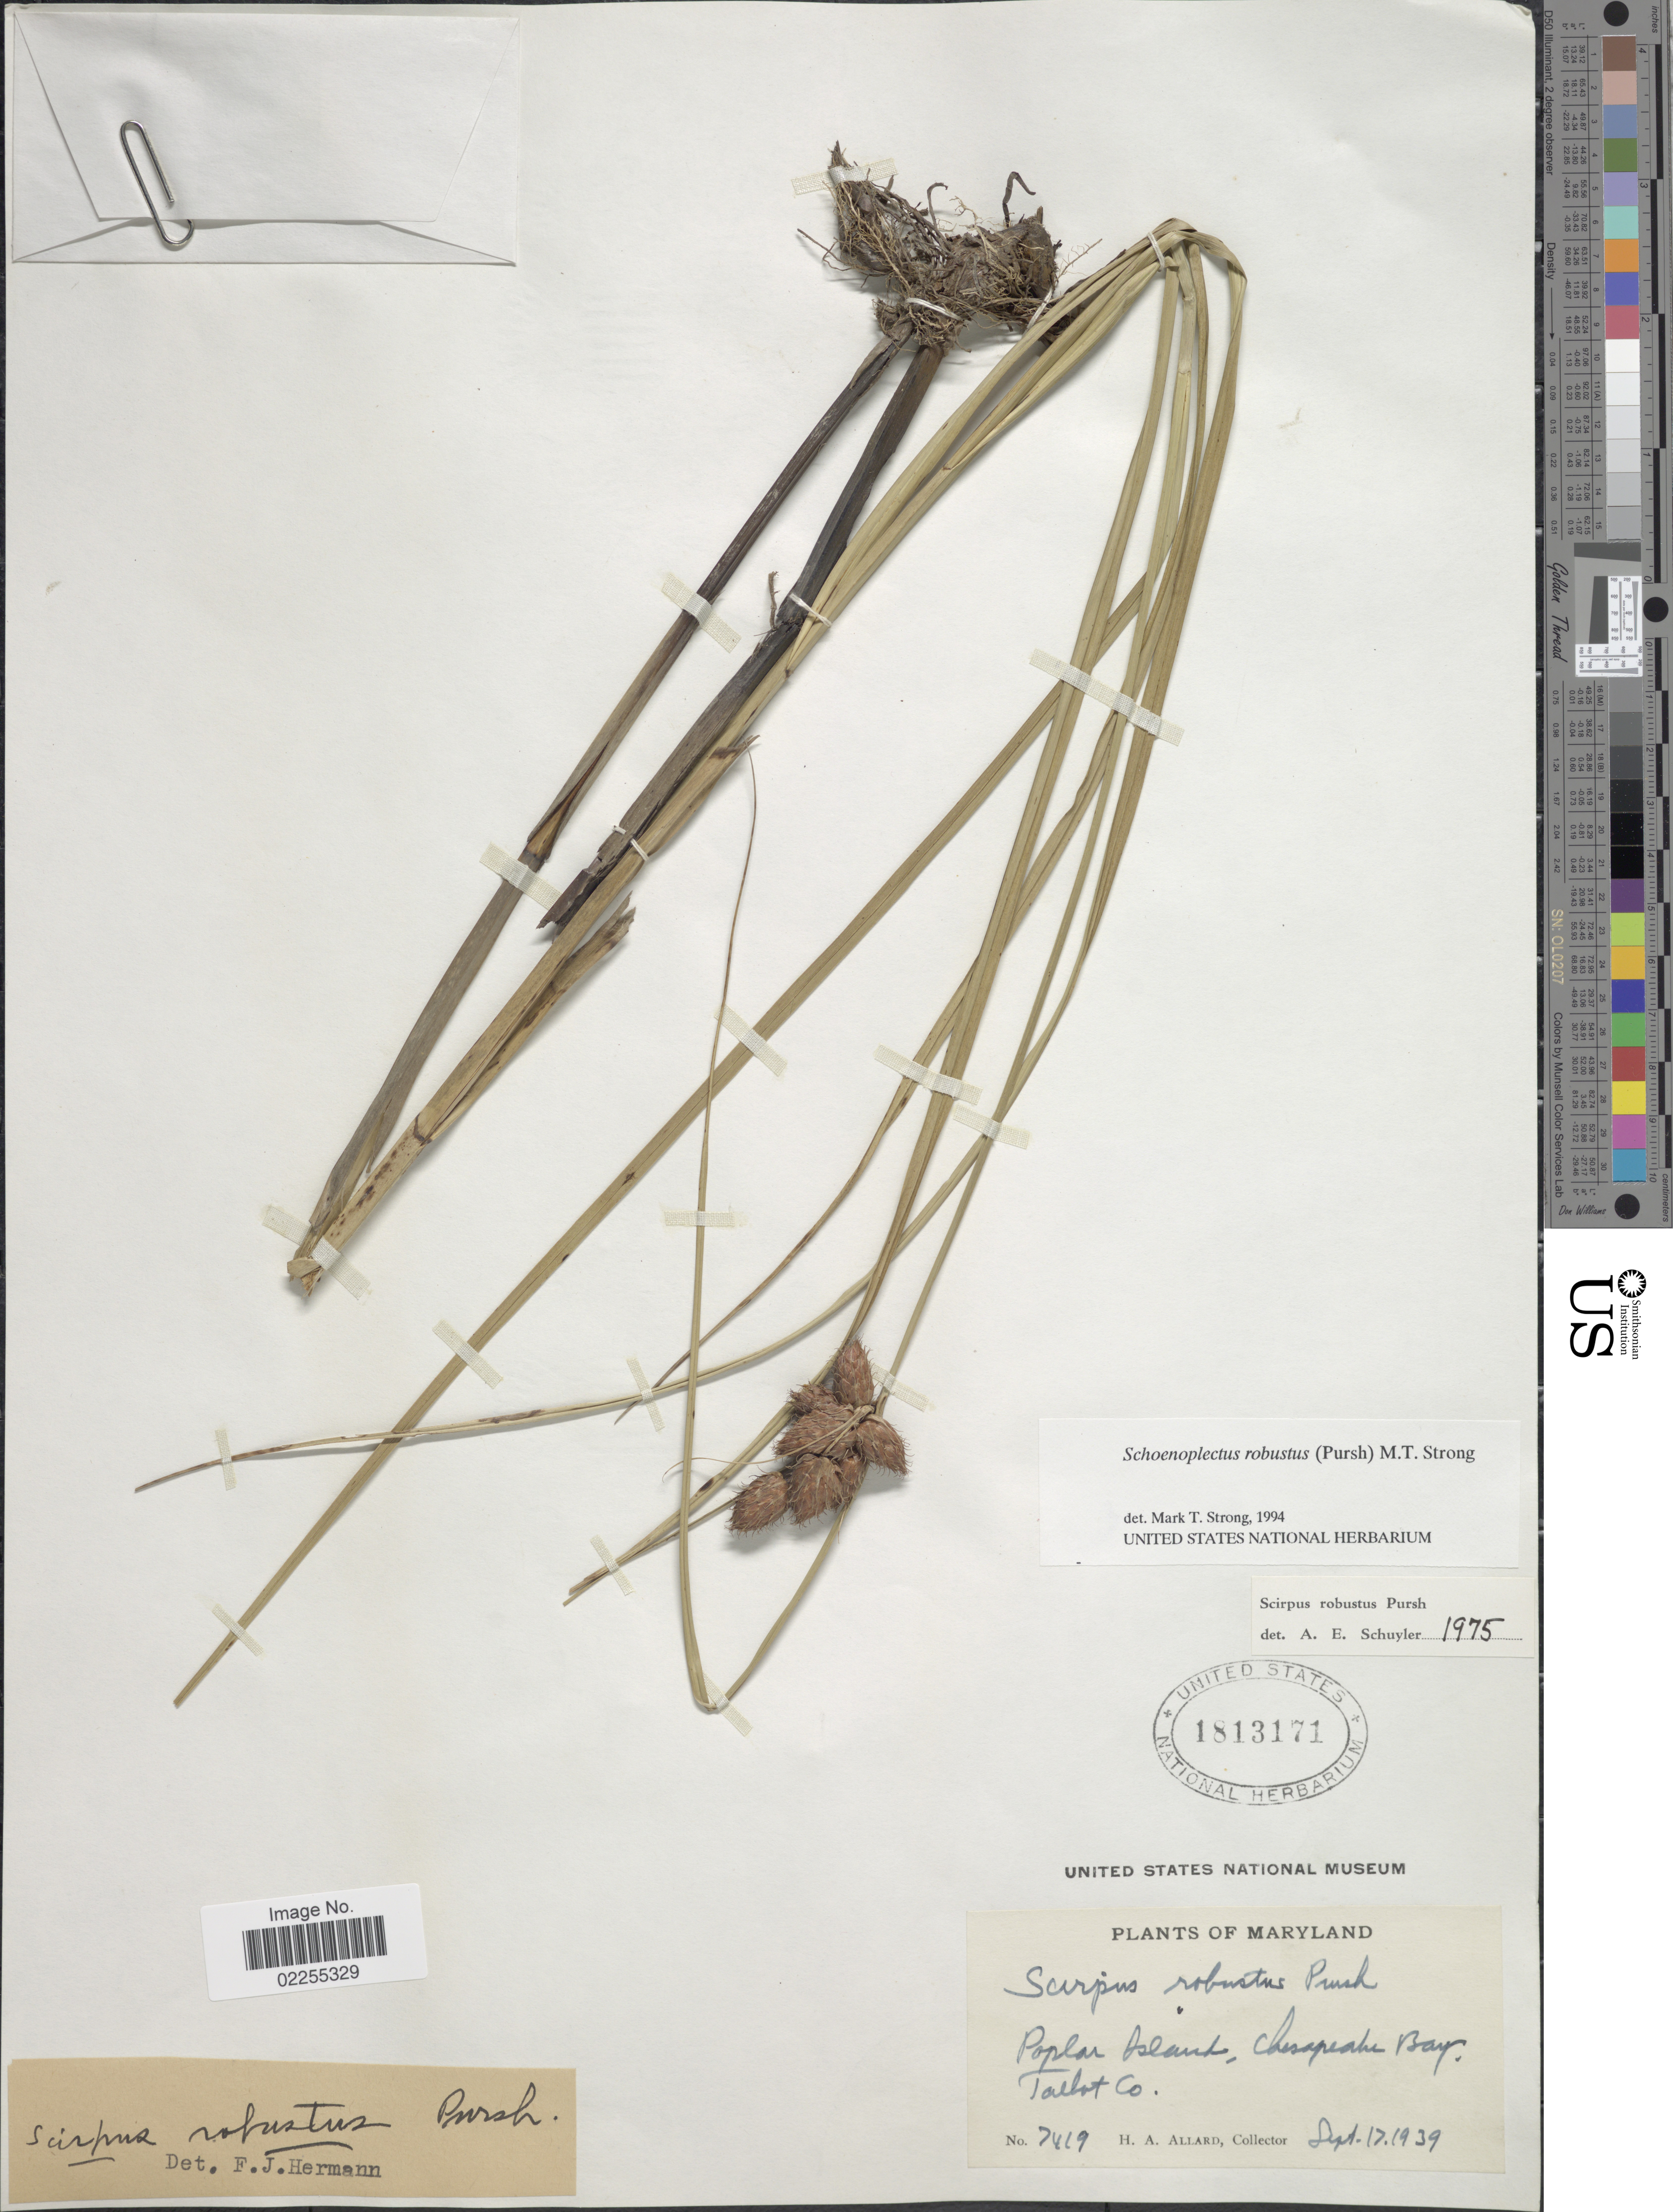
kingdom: Plantae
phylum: Tracheophyta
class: Liliopsida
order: Poales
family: Cyperaceae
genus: Bolboschoenus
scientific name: Bolboschoenus robustus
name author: (Pursh) Soják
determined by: Strong, M. T., (US), Smithsonian Institution - National Museum of Natural History (UNITED STATES)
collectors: H. A. Allard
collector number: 7419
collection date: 1939-09-17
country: United States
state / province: Maryland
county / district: Talbot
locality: Poplar Island, Chesapeake Bay, Talbot Co.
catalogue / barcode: US 1813171